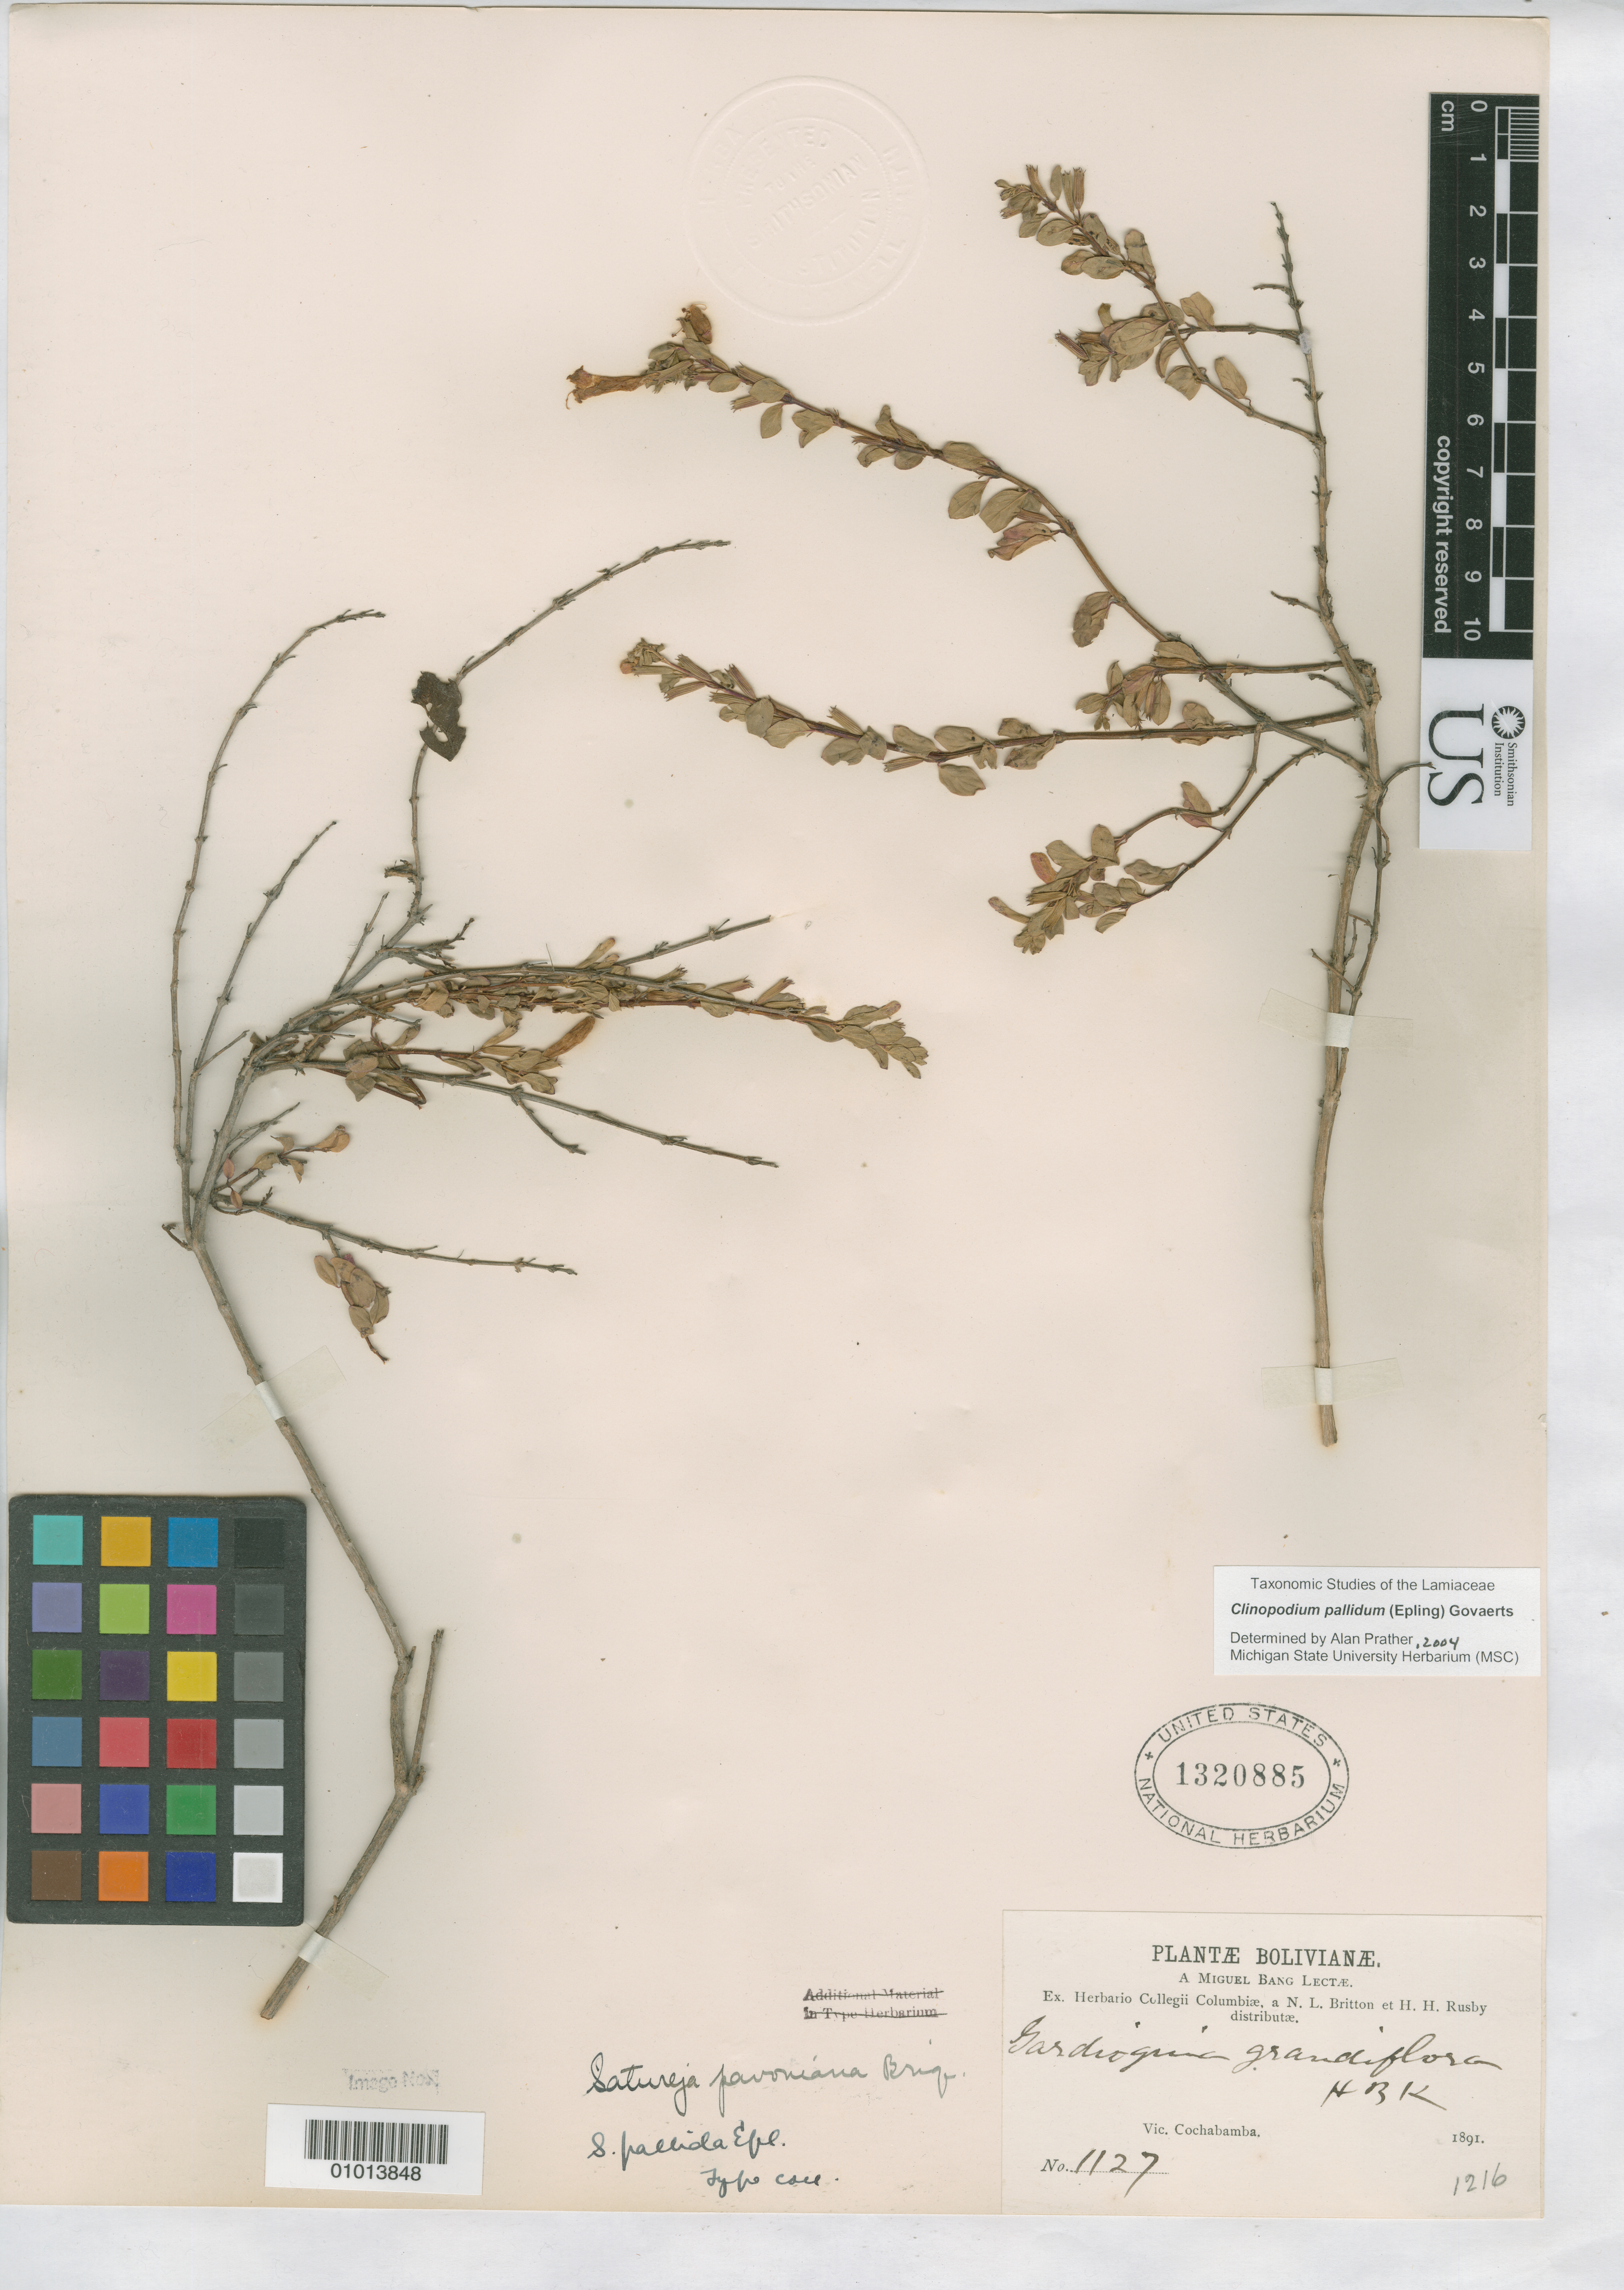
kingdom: Plantae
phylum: Tracheophyta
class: Magnoliopsida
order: Lamiales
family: Lamiaceae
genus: Satureja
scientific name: Satureja pallida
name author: Epling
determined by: Prather, L. A.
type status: Isotype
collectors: M. Bang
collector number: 1127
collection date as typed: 1891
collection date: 1891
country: Bolivia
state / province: Cochabamba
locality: Vic. Cochabamba. [Protologue: Turedon]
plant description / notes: Specimen ex John Donnell Smith herbarium.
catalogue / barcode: US 1320885